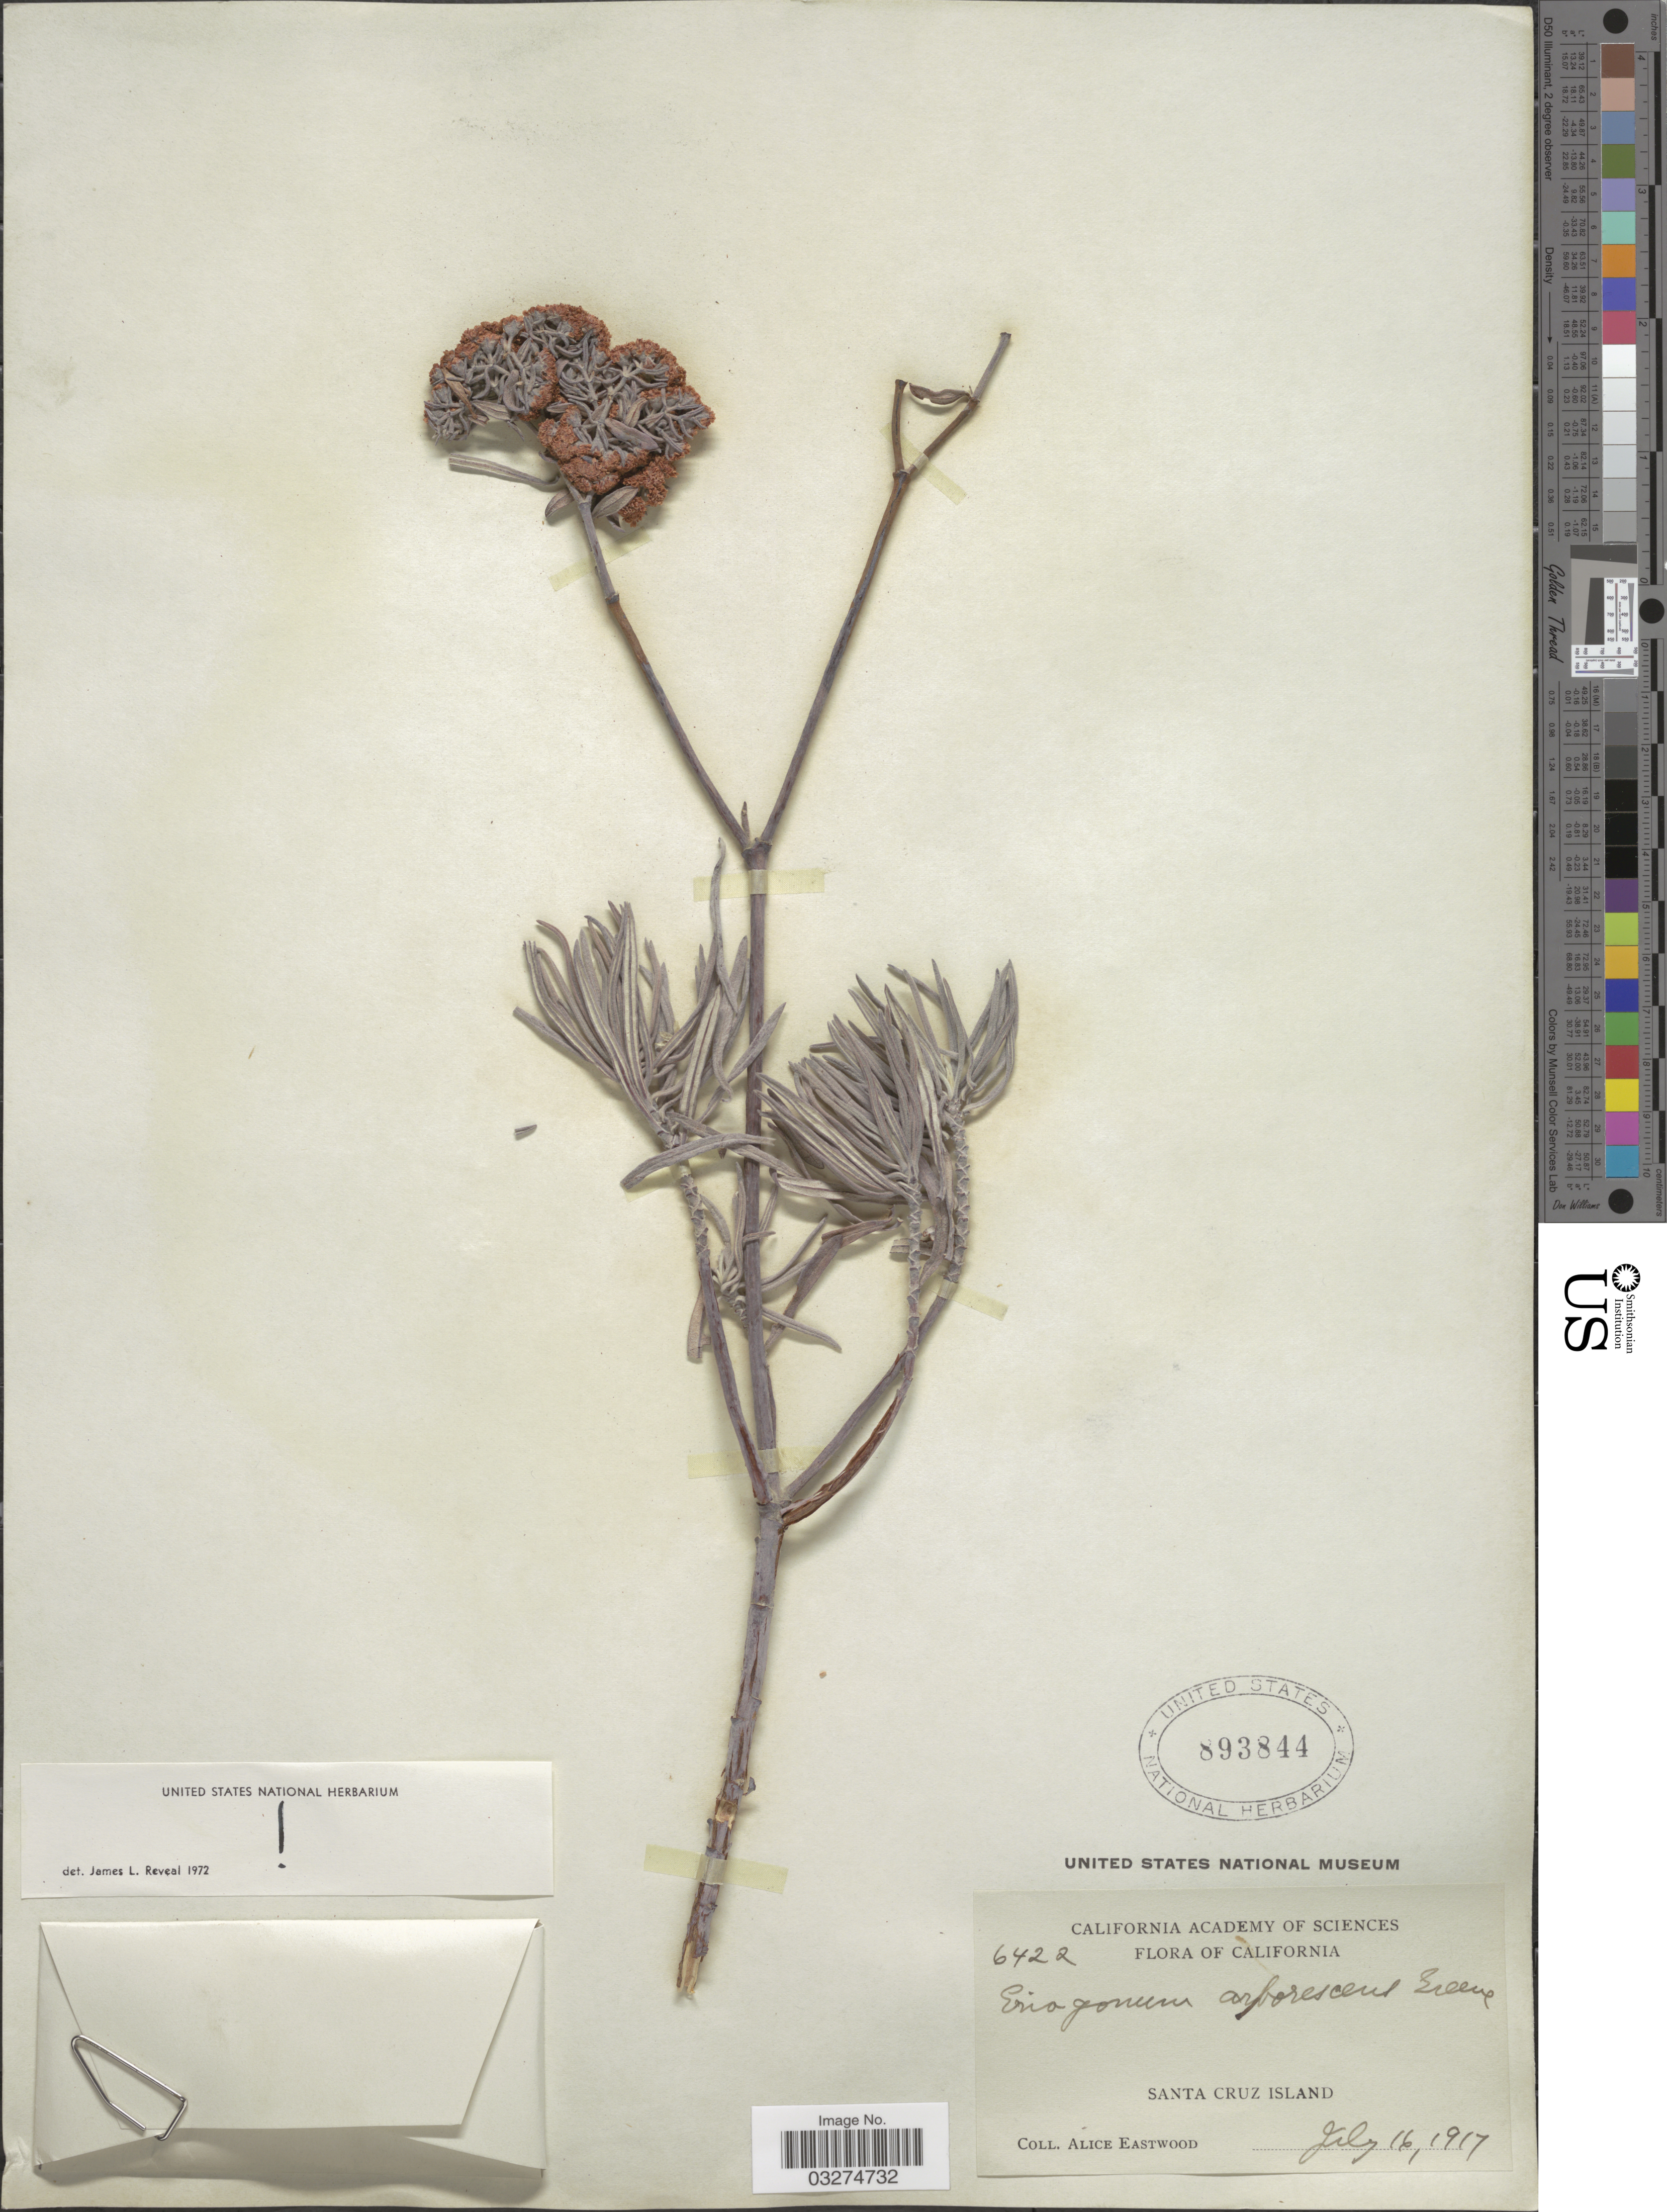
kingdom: Plantae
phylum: Tracheophyta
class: Magnoliopsida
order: Caryophyllales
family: Polygonaceae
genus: Eriogonum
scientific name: Eriogonum arborescens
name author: Greene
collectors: A. Eastwood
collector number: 6422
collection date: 1917-07-16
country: United States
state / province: California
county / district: Santa Barbara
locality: Santa Cruz Island.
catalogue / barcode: US 893844